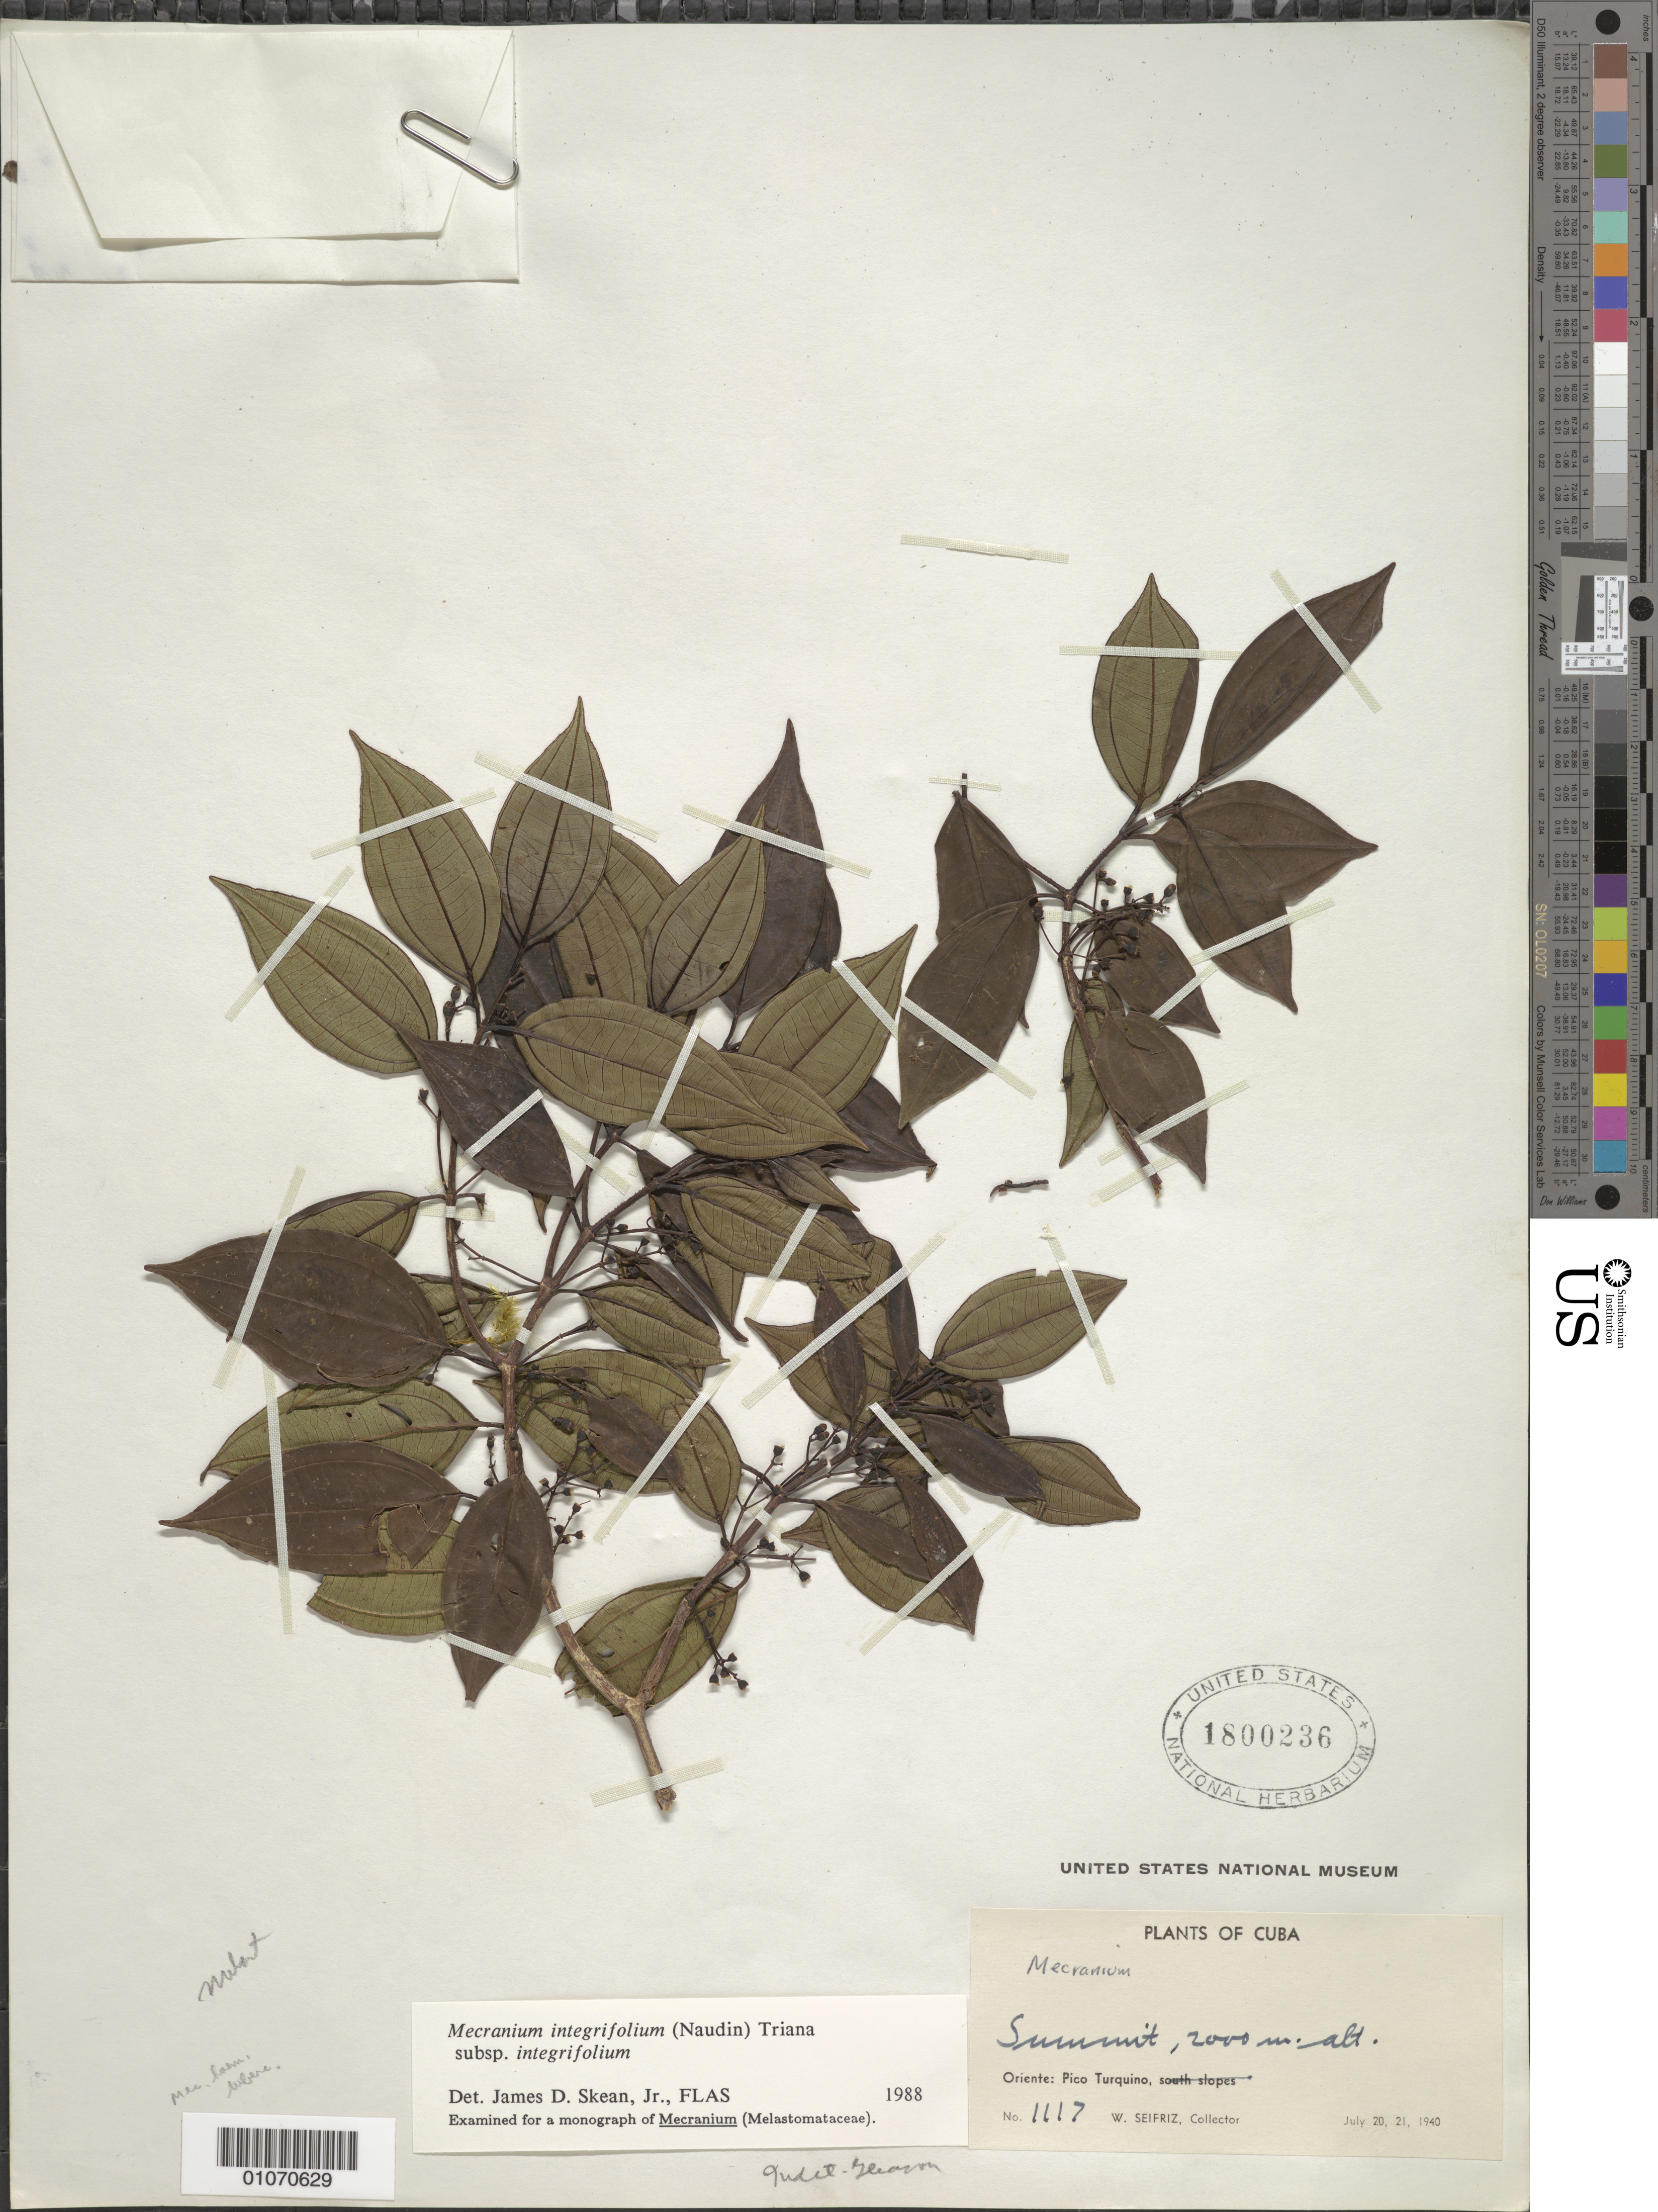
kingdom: Plantae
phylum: Tracheophyta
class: Magnoliopsida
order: Myrtales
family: Melastomataceae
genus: Mecranium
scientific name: Mecranium integrifolium subsp. integrifolium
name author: (Naudin) Triana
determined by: Skean, J. D., Jr.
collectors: W. Seifriz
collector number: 1117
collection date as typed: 20 Jul 1940 and 21 Jul 1940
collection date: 1940-07-20,1940-07-21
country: Cuba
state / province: Oriente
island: Cuba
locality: Pico Turquino, summit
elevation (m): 2000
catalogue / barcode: US 1800236